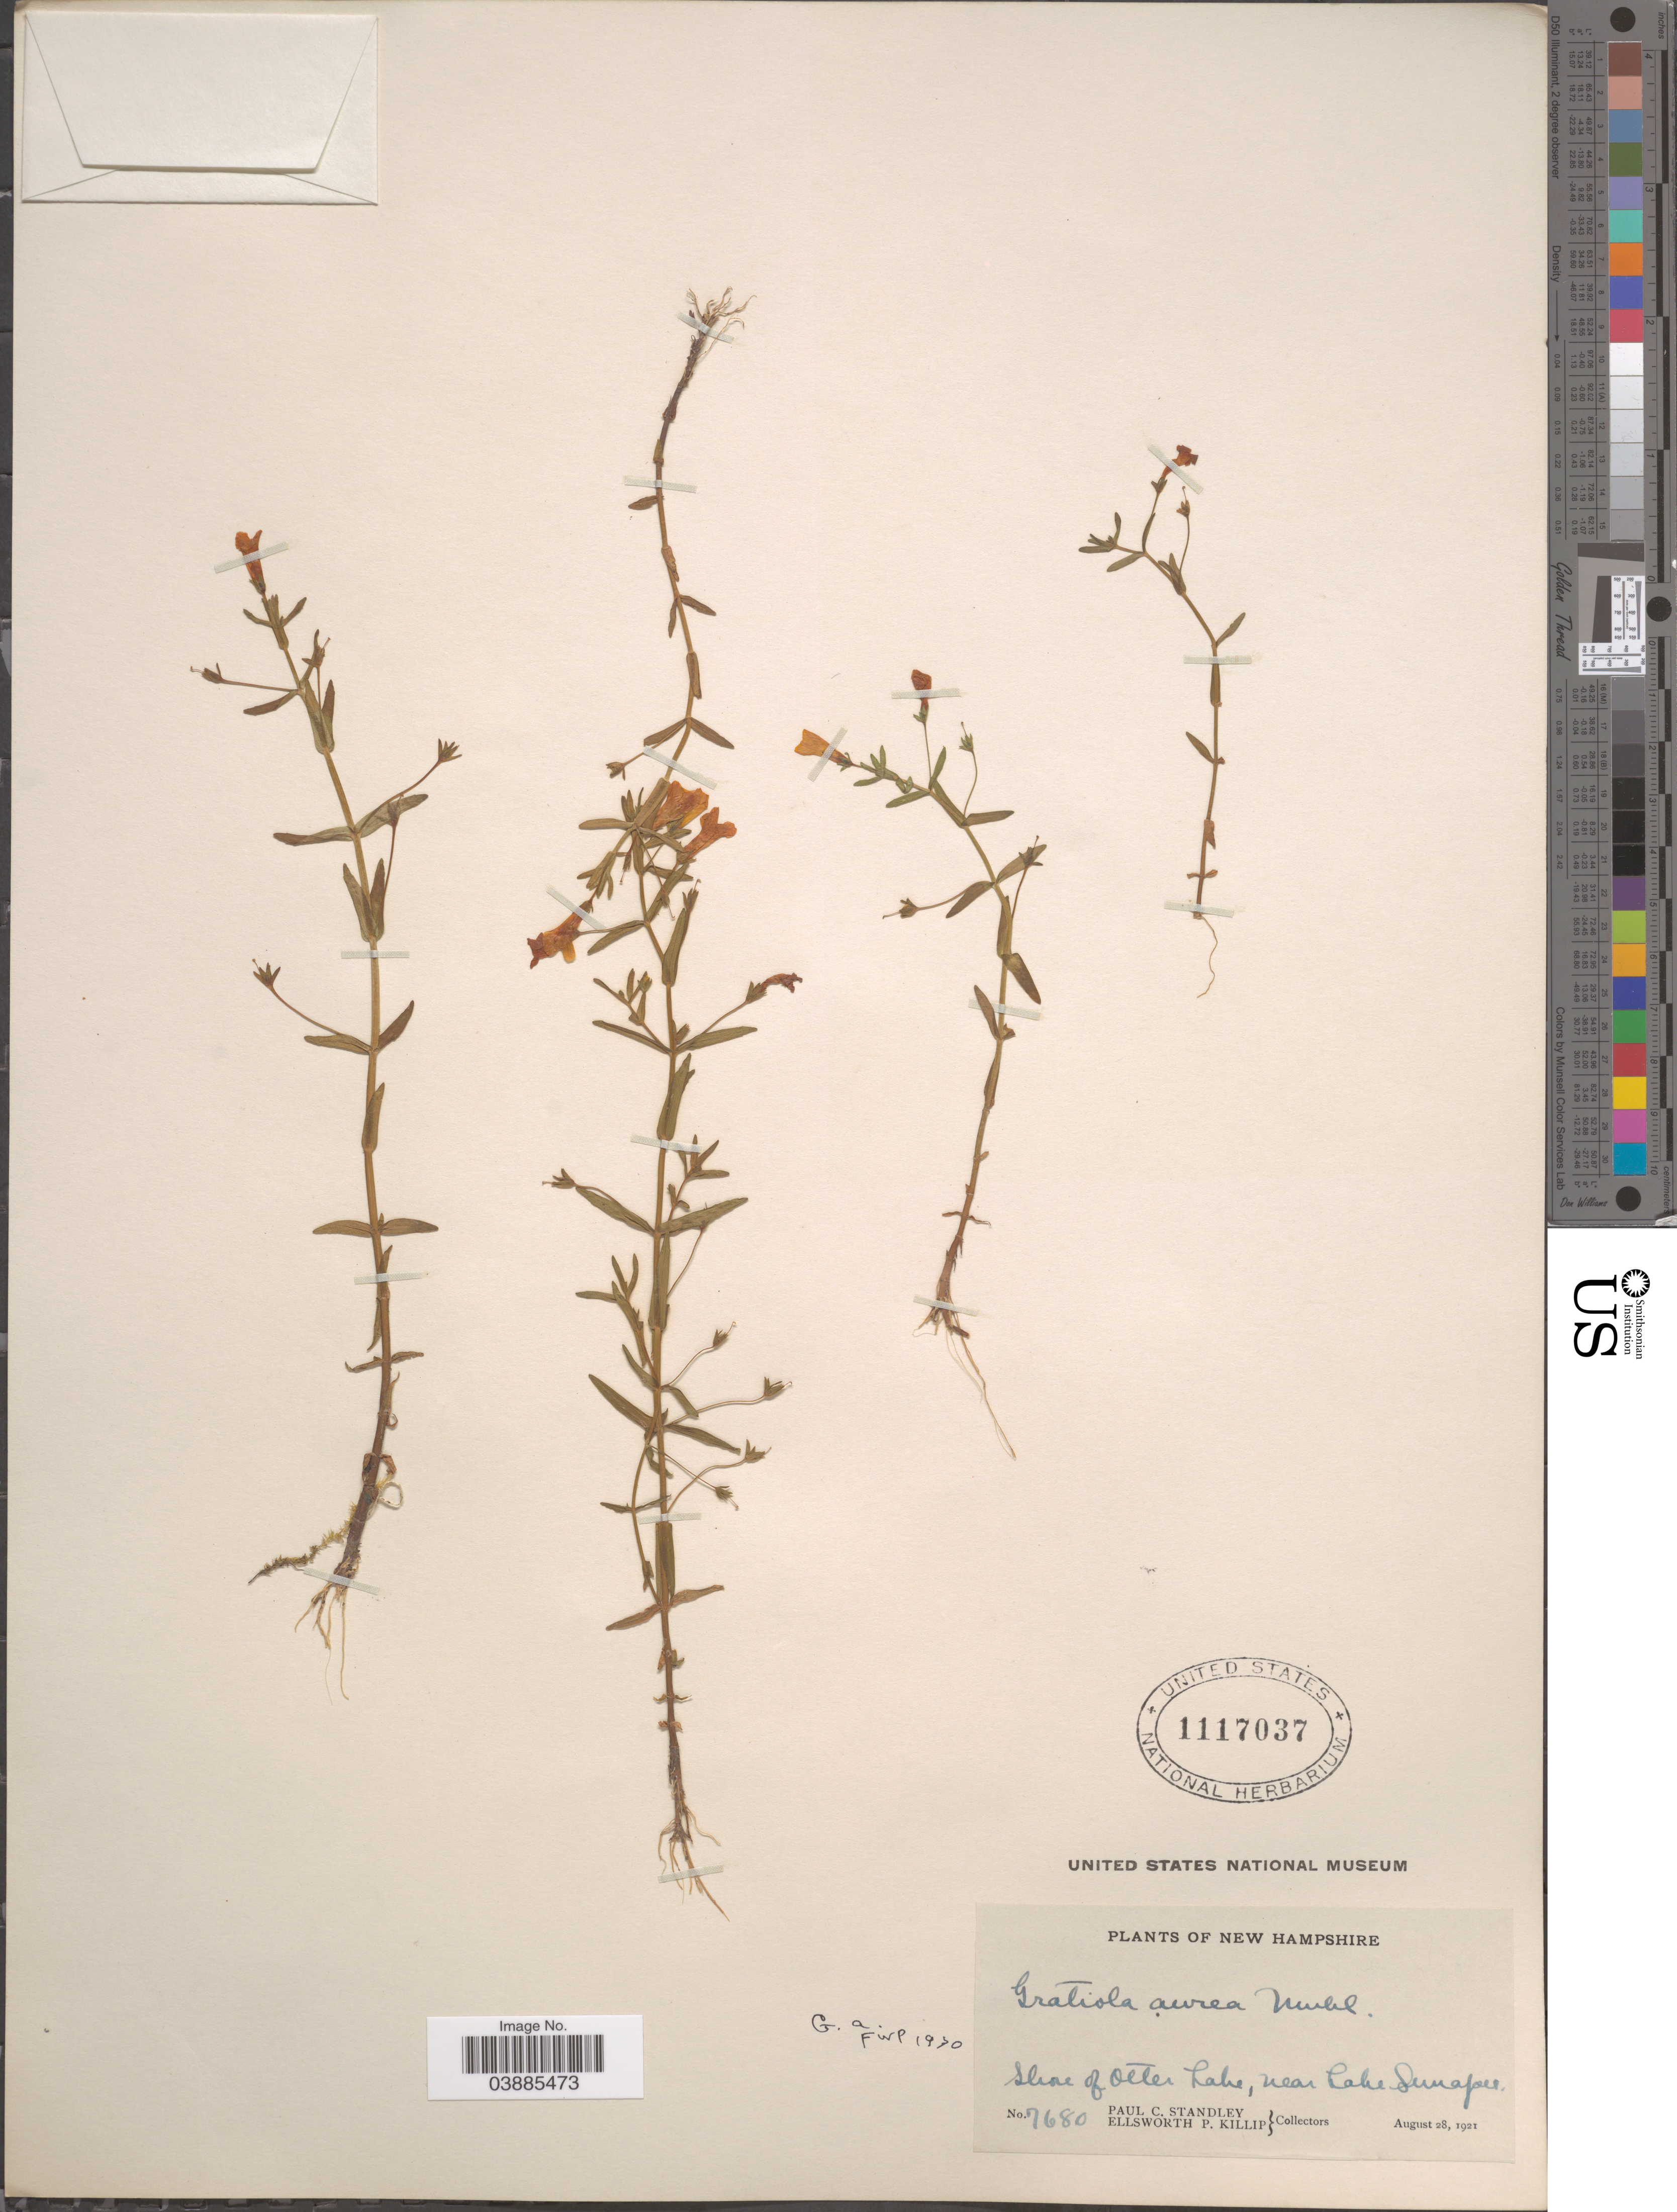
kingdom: Plantae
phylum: Tracheophyta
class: Magnoliopsida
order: Lamiales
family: Plantaginaceae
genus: Gratiola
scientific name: Gratiola aurea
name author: Pursh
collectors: P. C. Standley & E. P. Killip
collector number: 7680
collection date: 1921-08-28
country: United States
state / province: New Hampshire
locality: Shore of Olter Lake, near Lake Sunaper.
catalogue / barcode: US 1117037